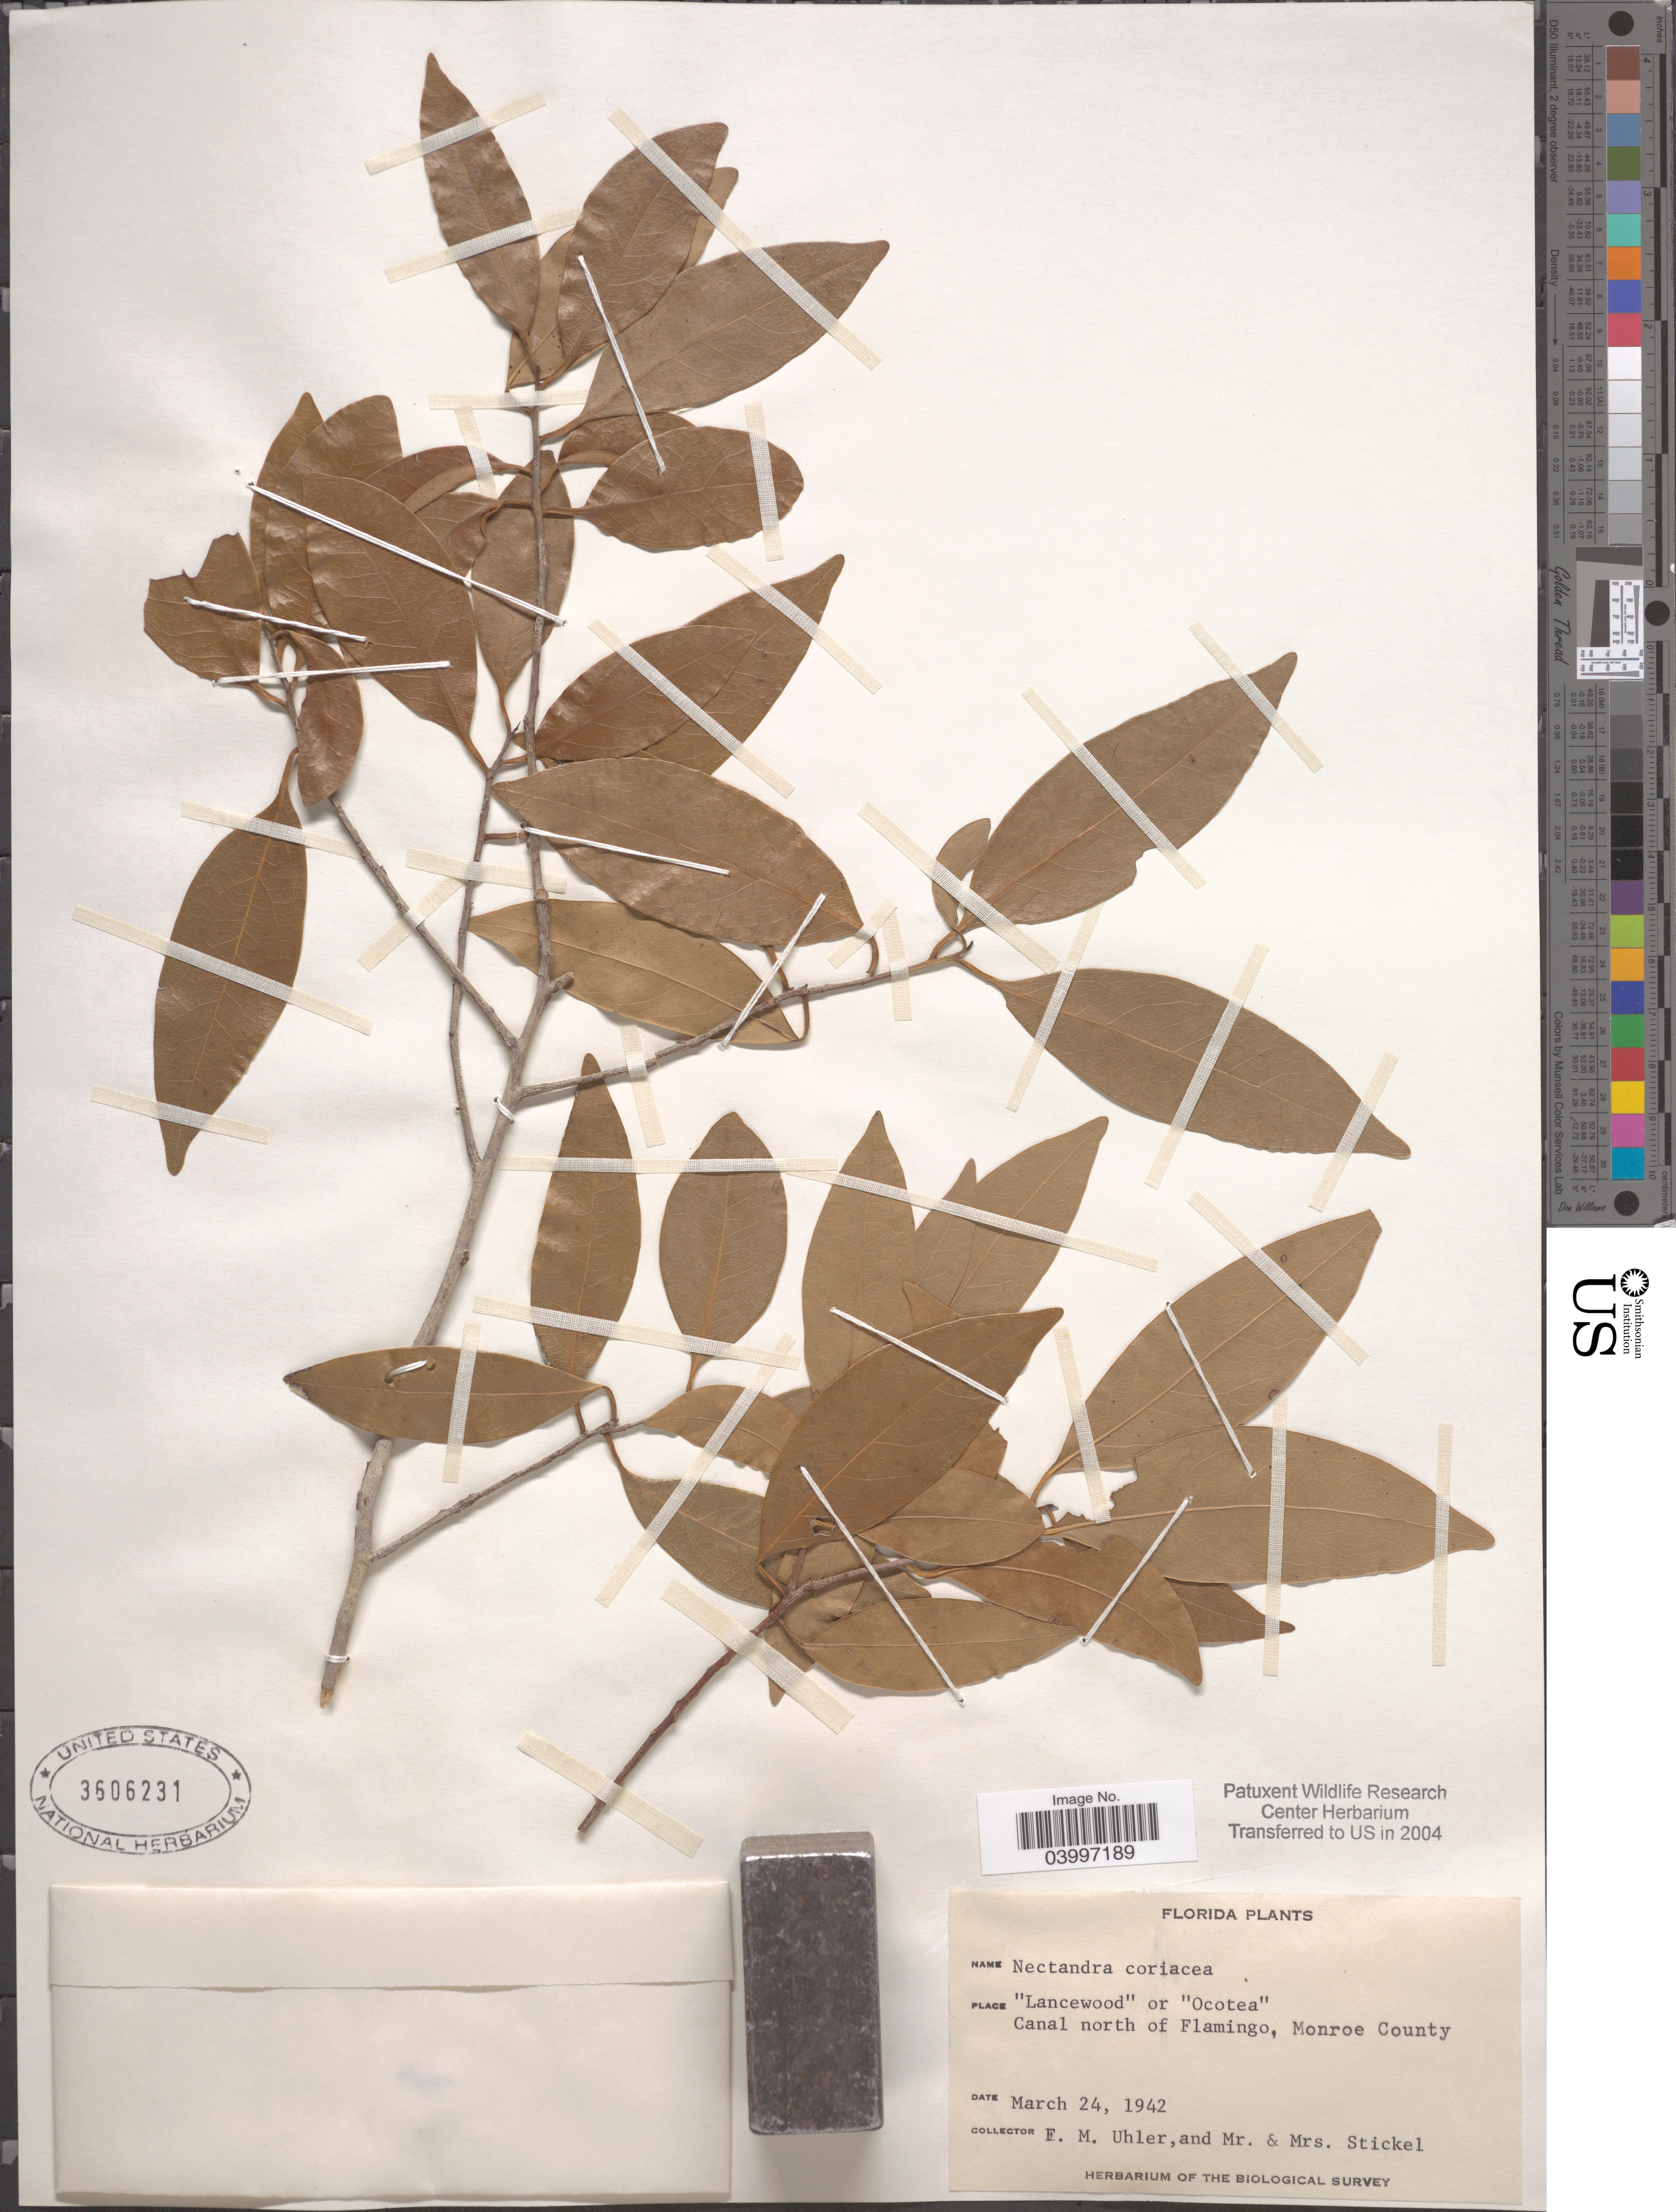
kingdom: Plantae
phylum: Tracheophyta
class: Magnoliopsida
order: Laurales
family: Lauraceae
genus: Nectandra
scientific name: Nectandra coriacea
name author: (Sw.) Griseb.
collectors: F. M. Uhler, Stickel & Stickel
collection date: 1942-03-24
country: United States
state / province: Florida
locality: Canal north of Flamingo, Monroe County.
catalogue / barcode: US 3606231